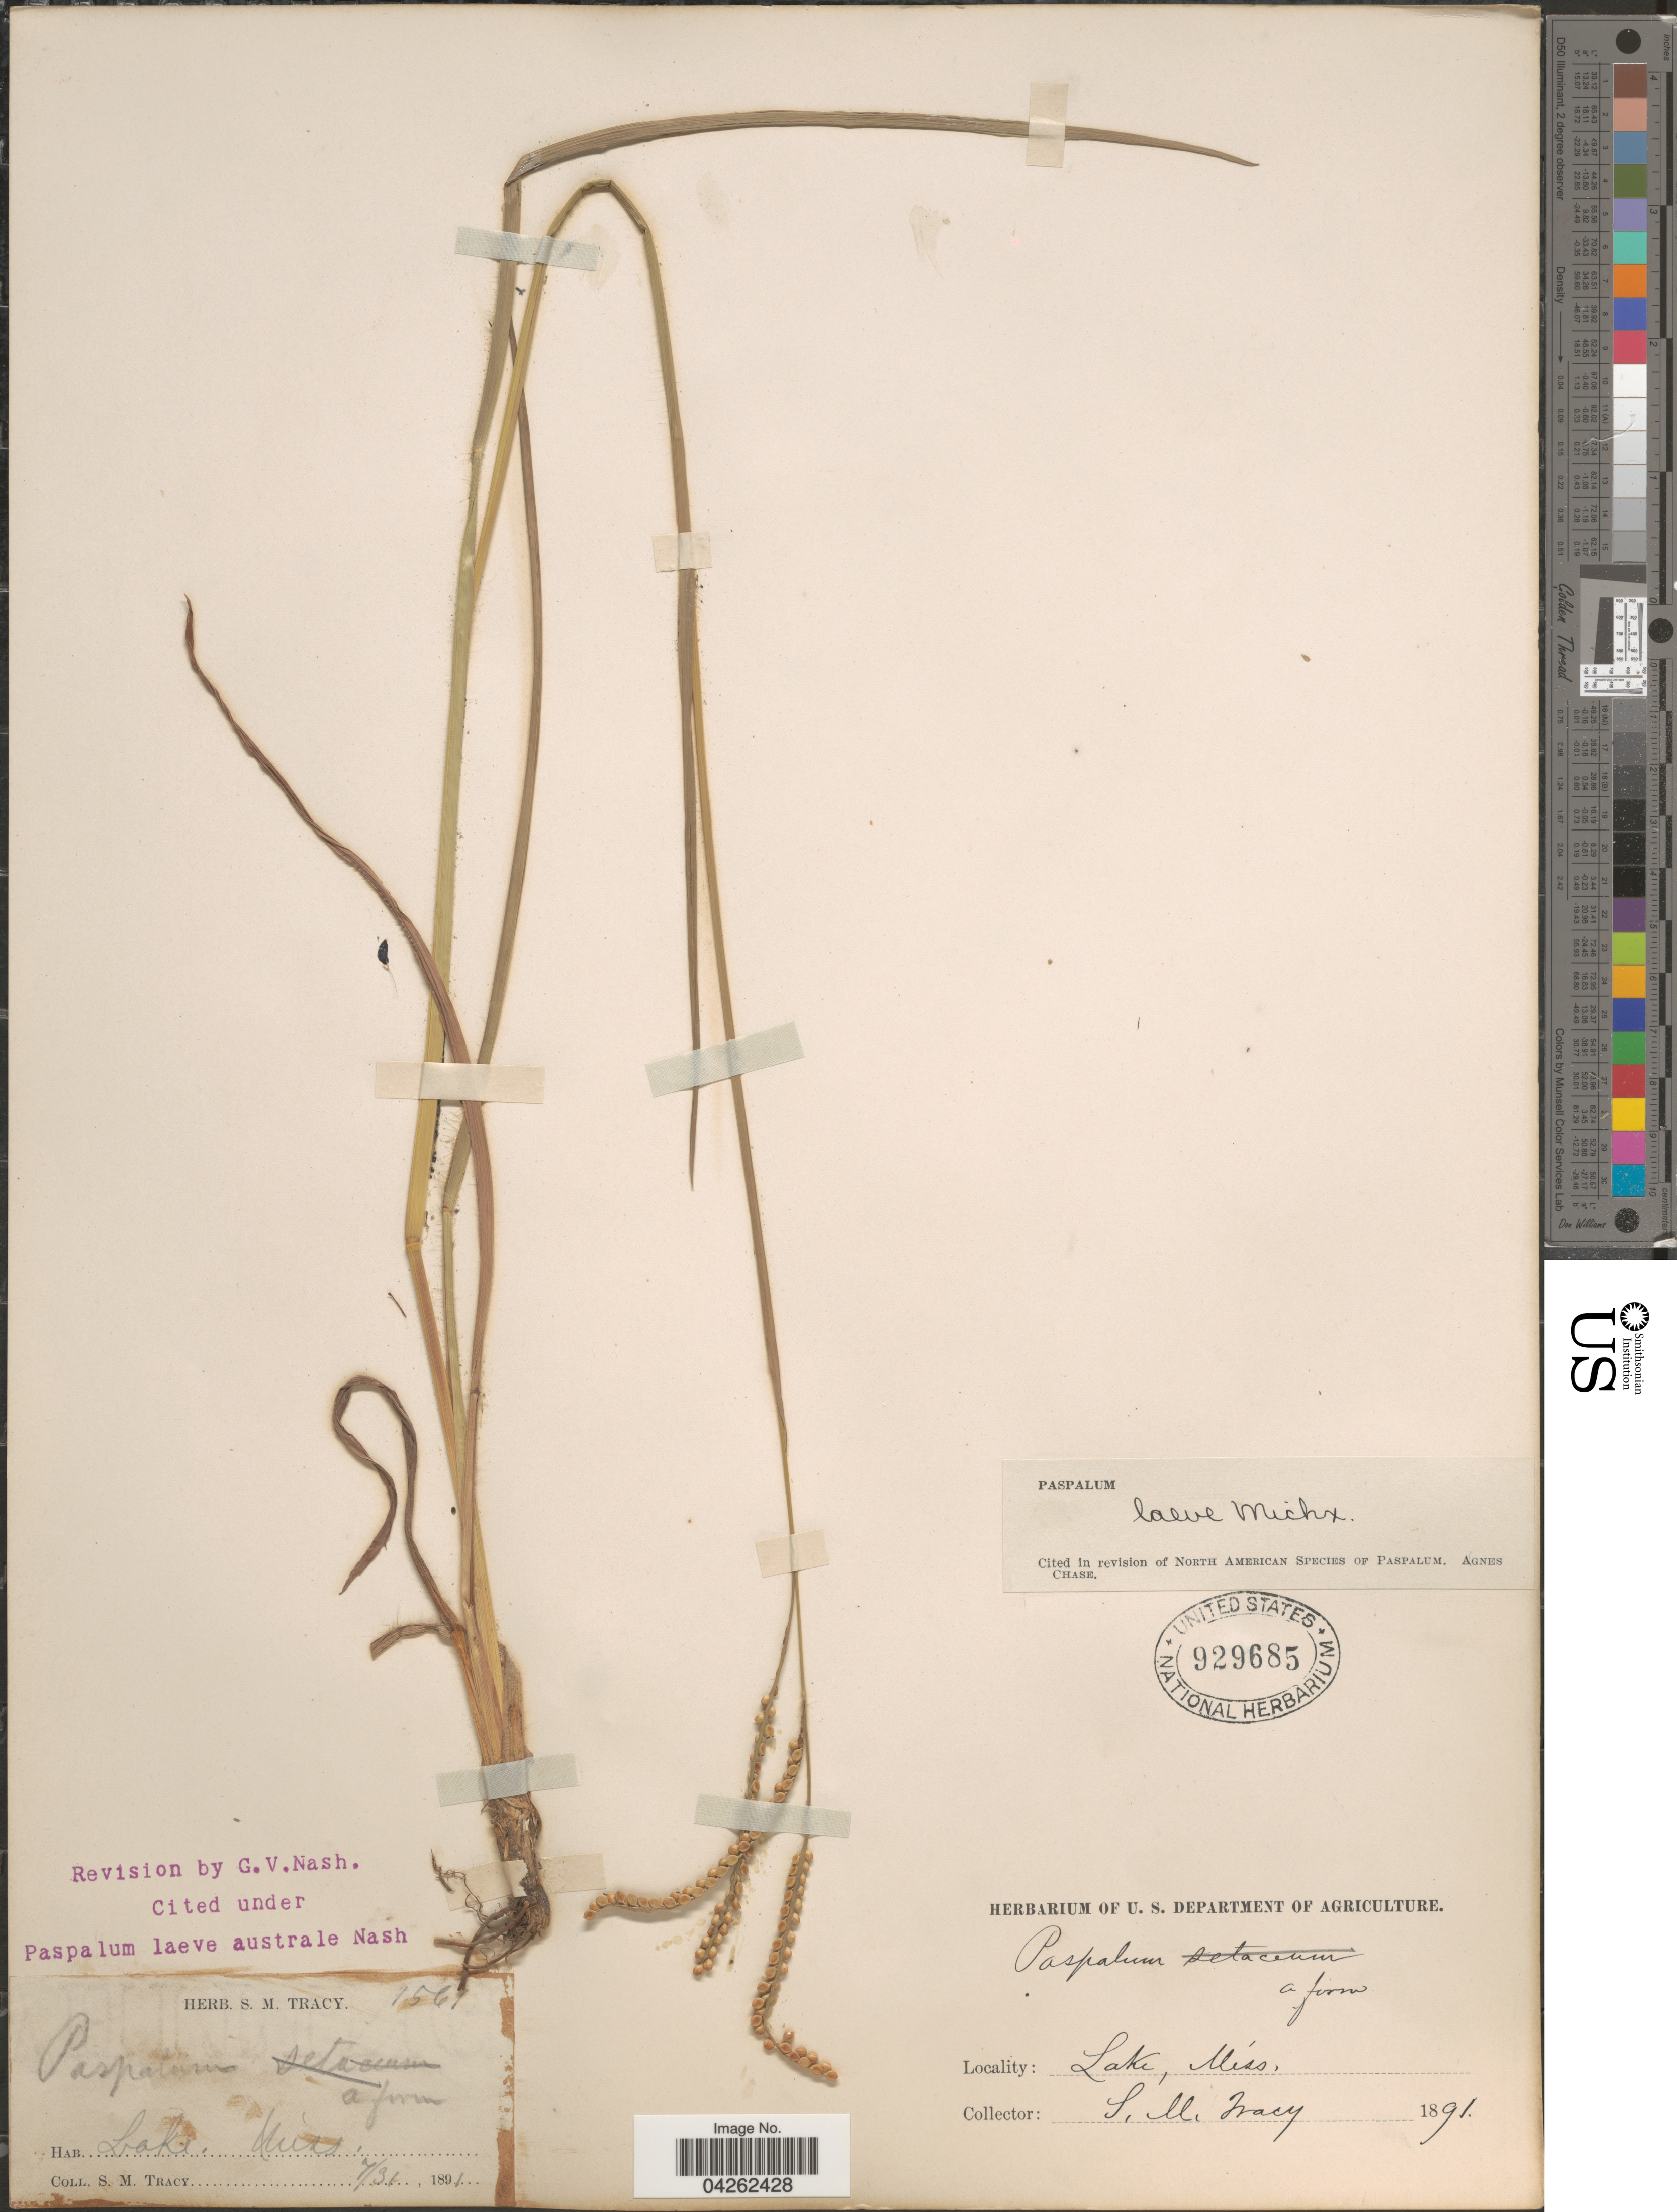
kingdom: Plantae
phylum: Tracheophyta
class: Liliopsida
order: Poales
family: Poaceae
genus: Paspalum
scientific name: Paspalum laeve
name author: Michx.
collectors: S. M. Tracy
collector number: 1561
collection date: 1891-07-31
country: United States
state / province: Mississippi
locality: Lake.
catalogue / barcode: US 929685